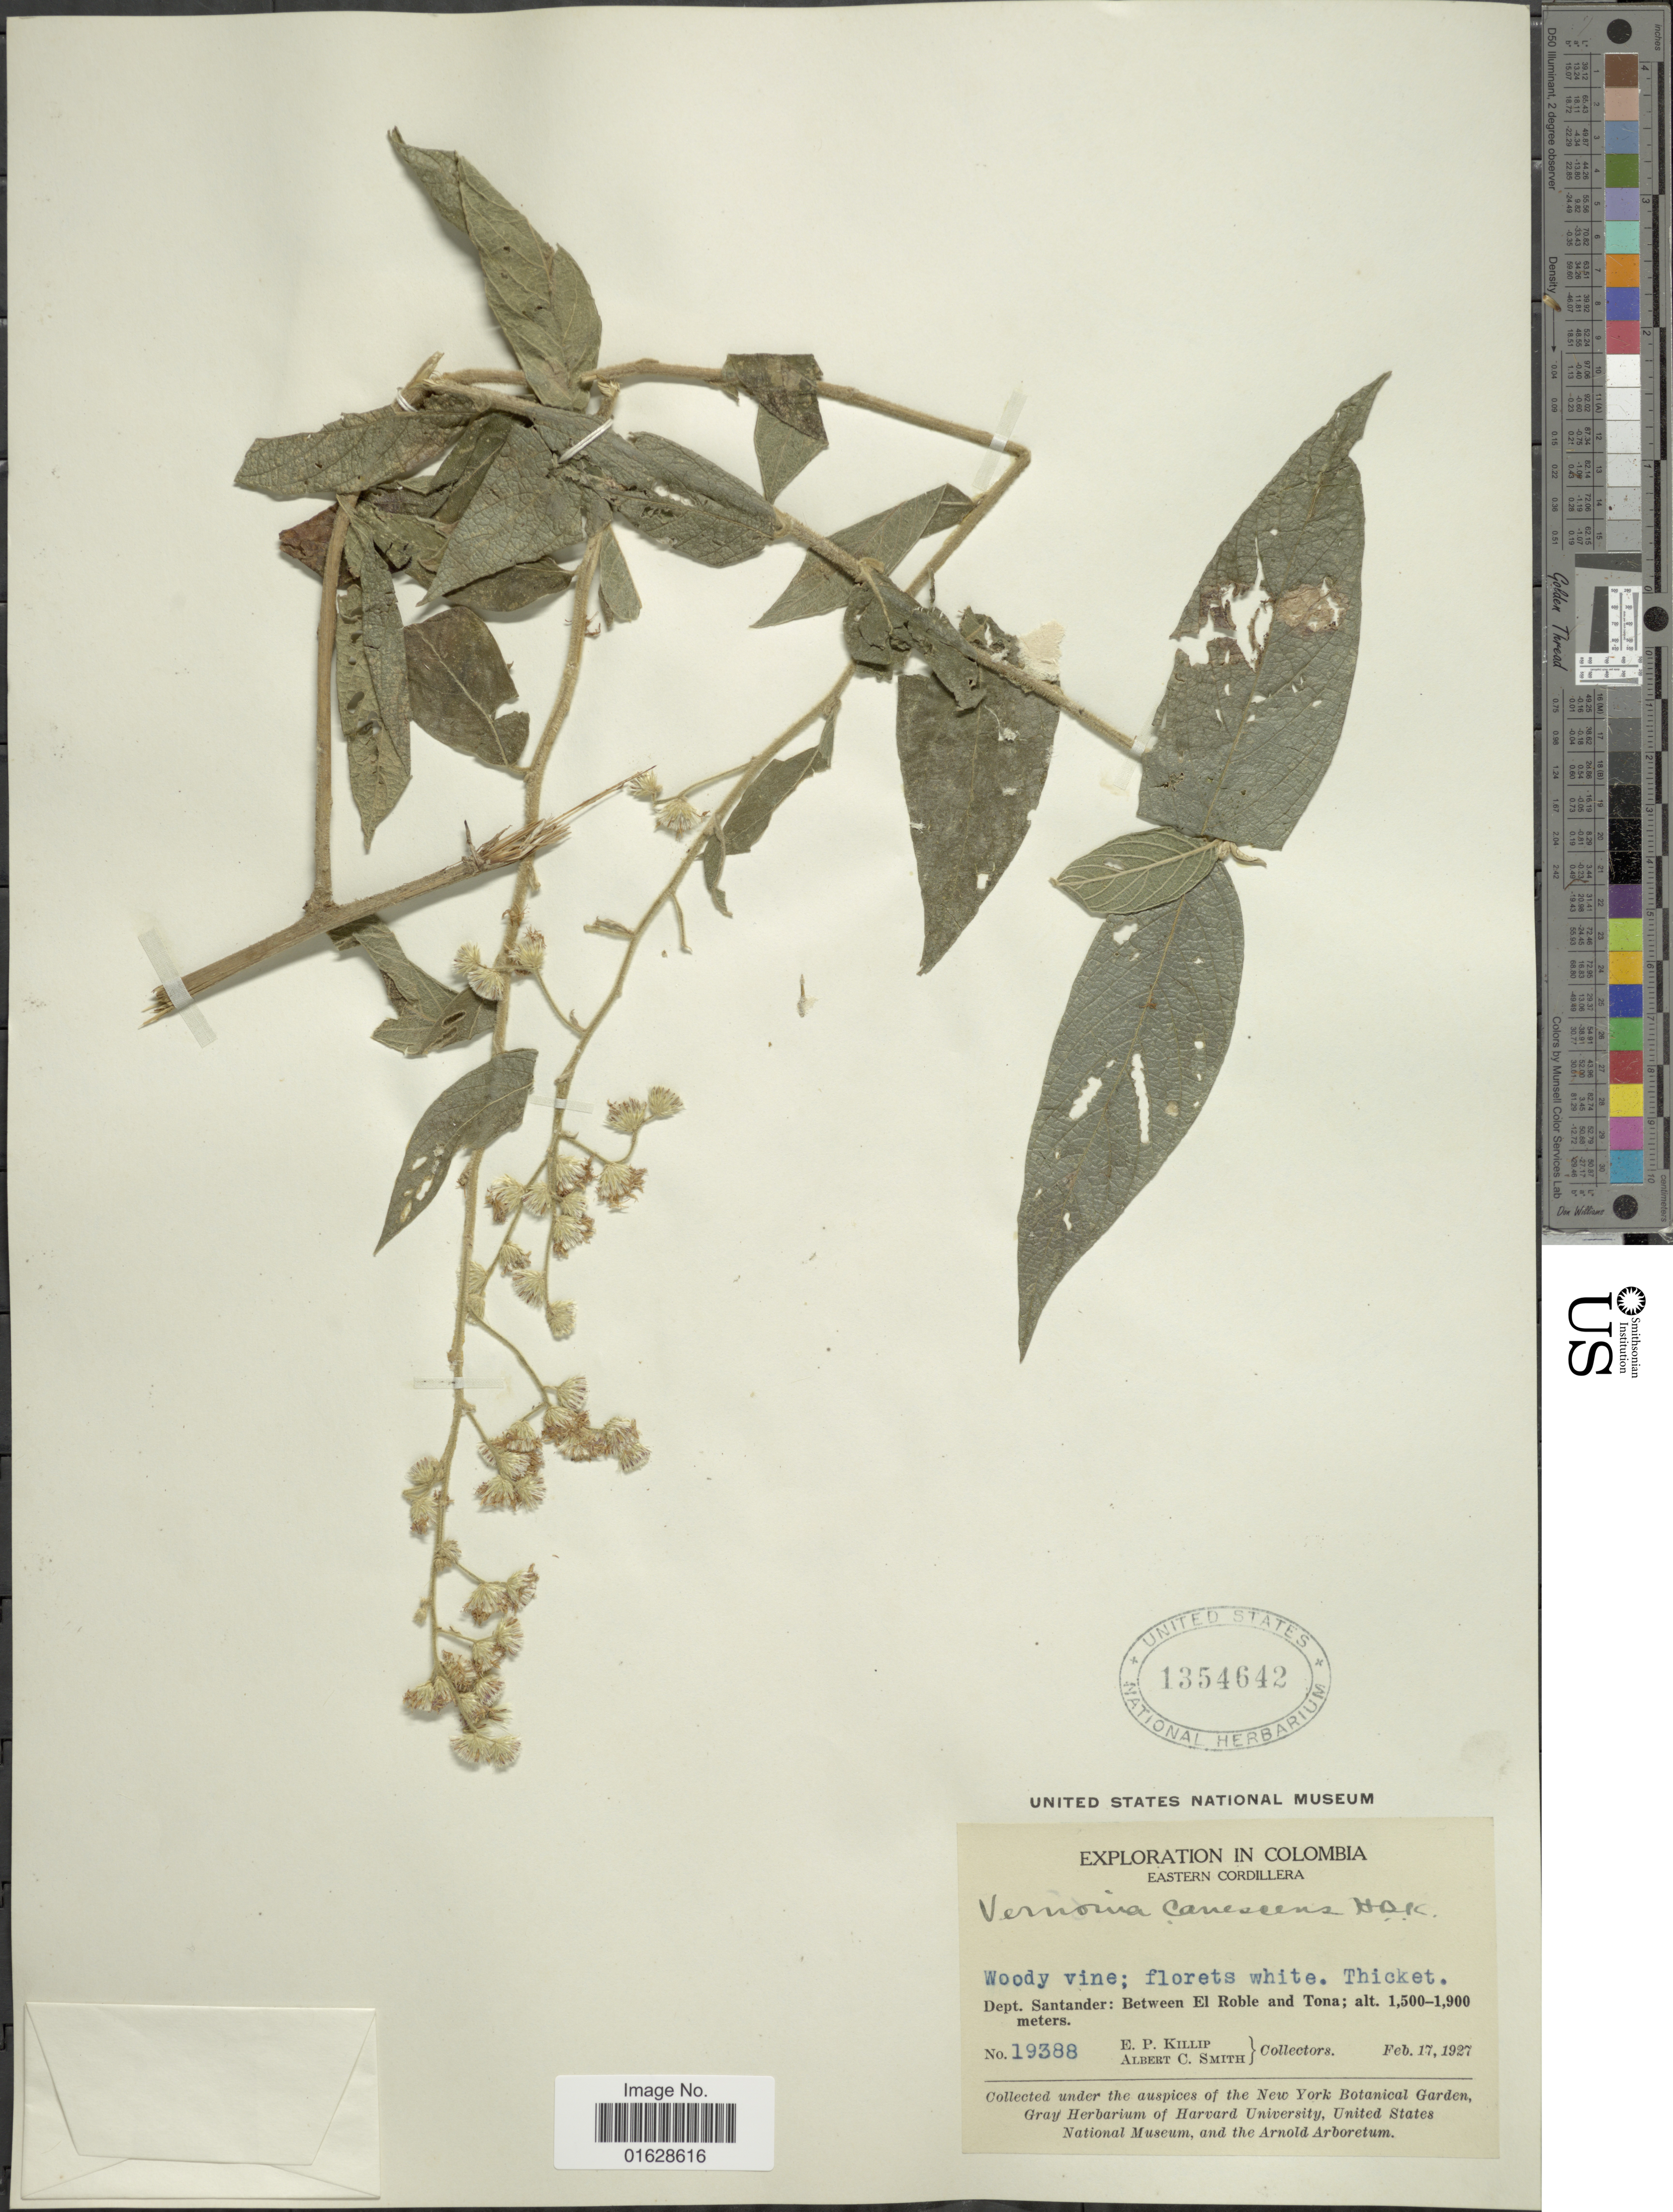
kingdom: Plantae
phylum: Tracheophyta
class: Magnoliopsida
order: Asterales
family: Asteraceae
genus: Lepidaploa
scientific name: Lepidaploa canescens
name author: (Kunth) H. Rob.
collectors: E. P. Killip & A. C. Smith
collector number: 19388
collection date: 1927-02-17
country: Colombia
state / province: Santander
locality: Colombia. Dept. Santander: Between El Roble and Tona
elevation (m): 1500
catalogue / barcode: US 1354642